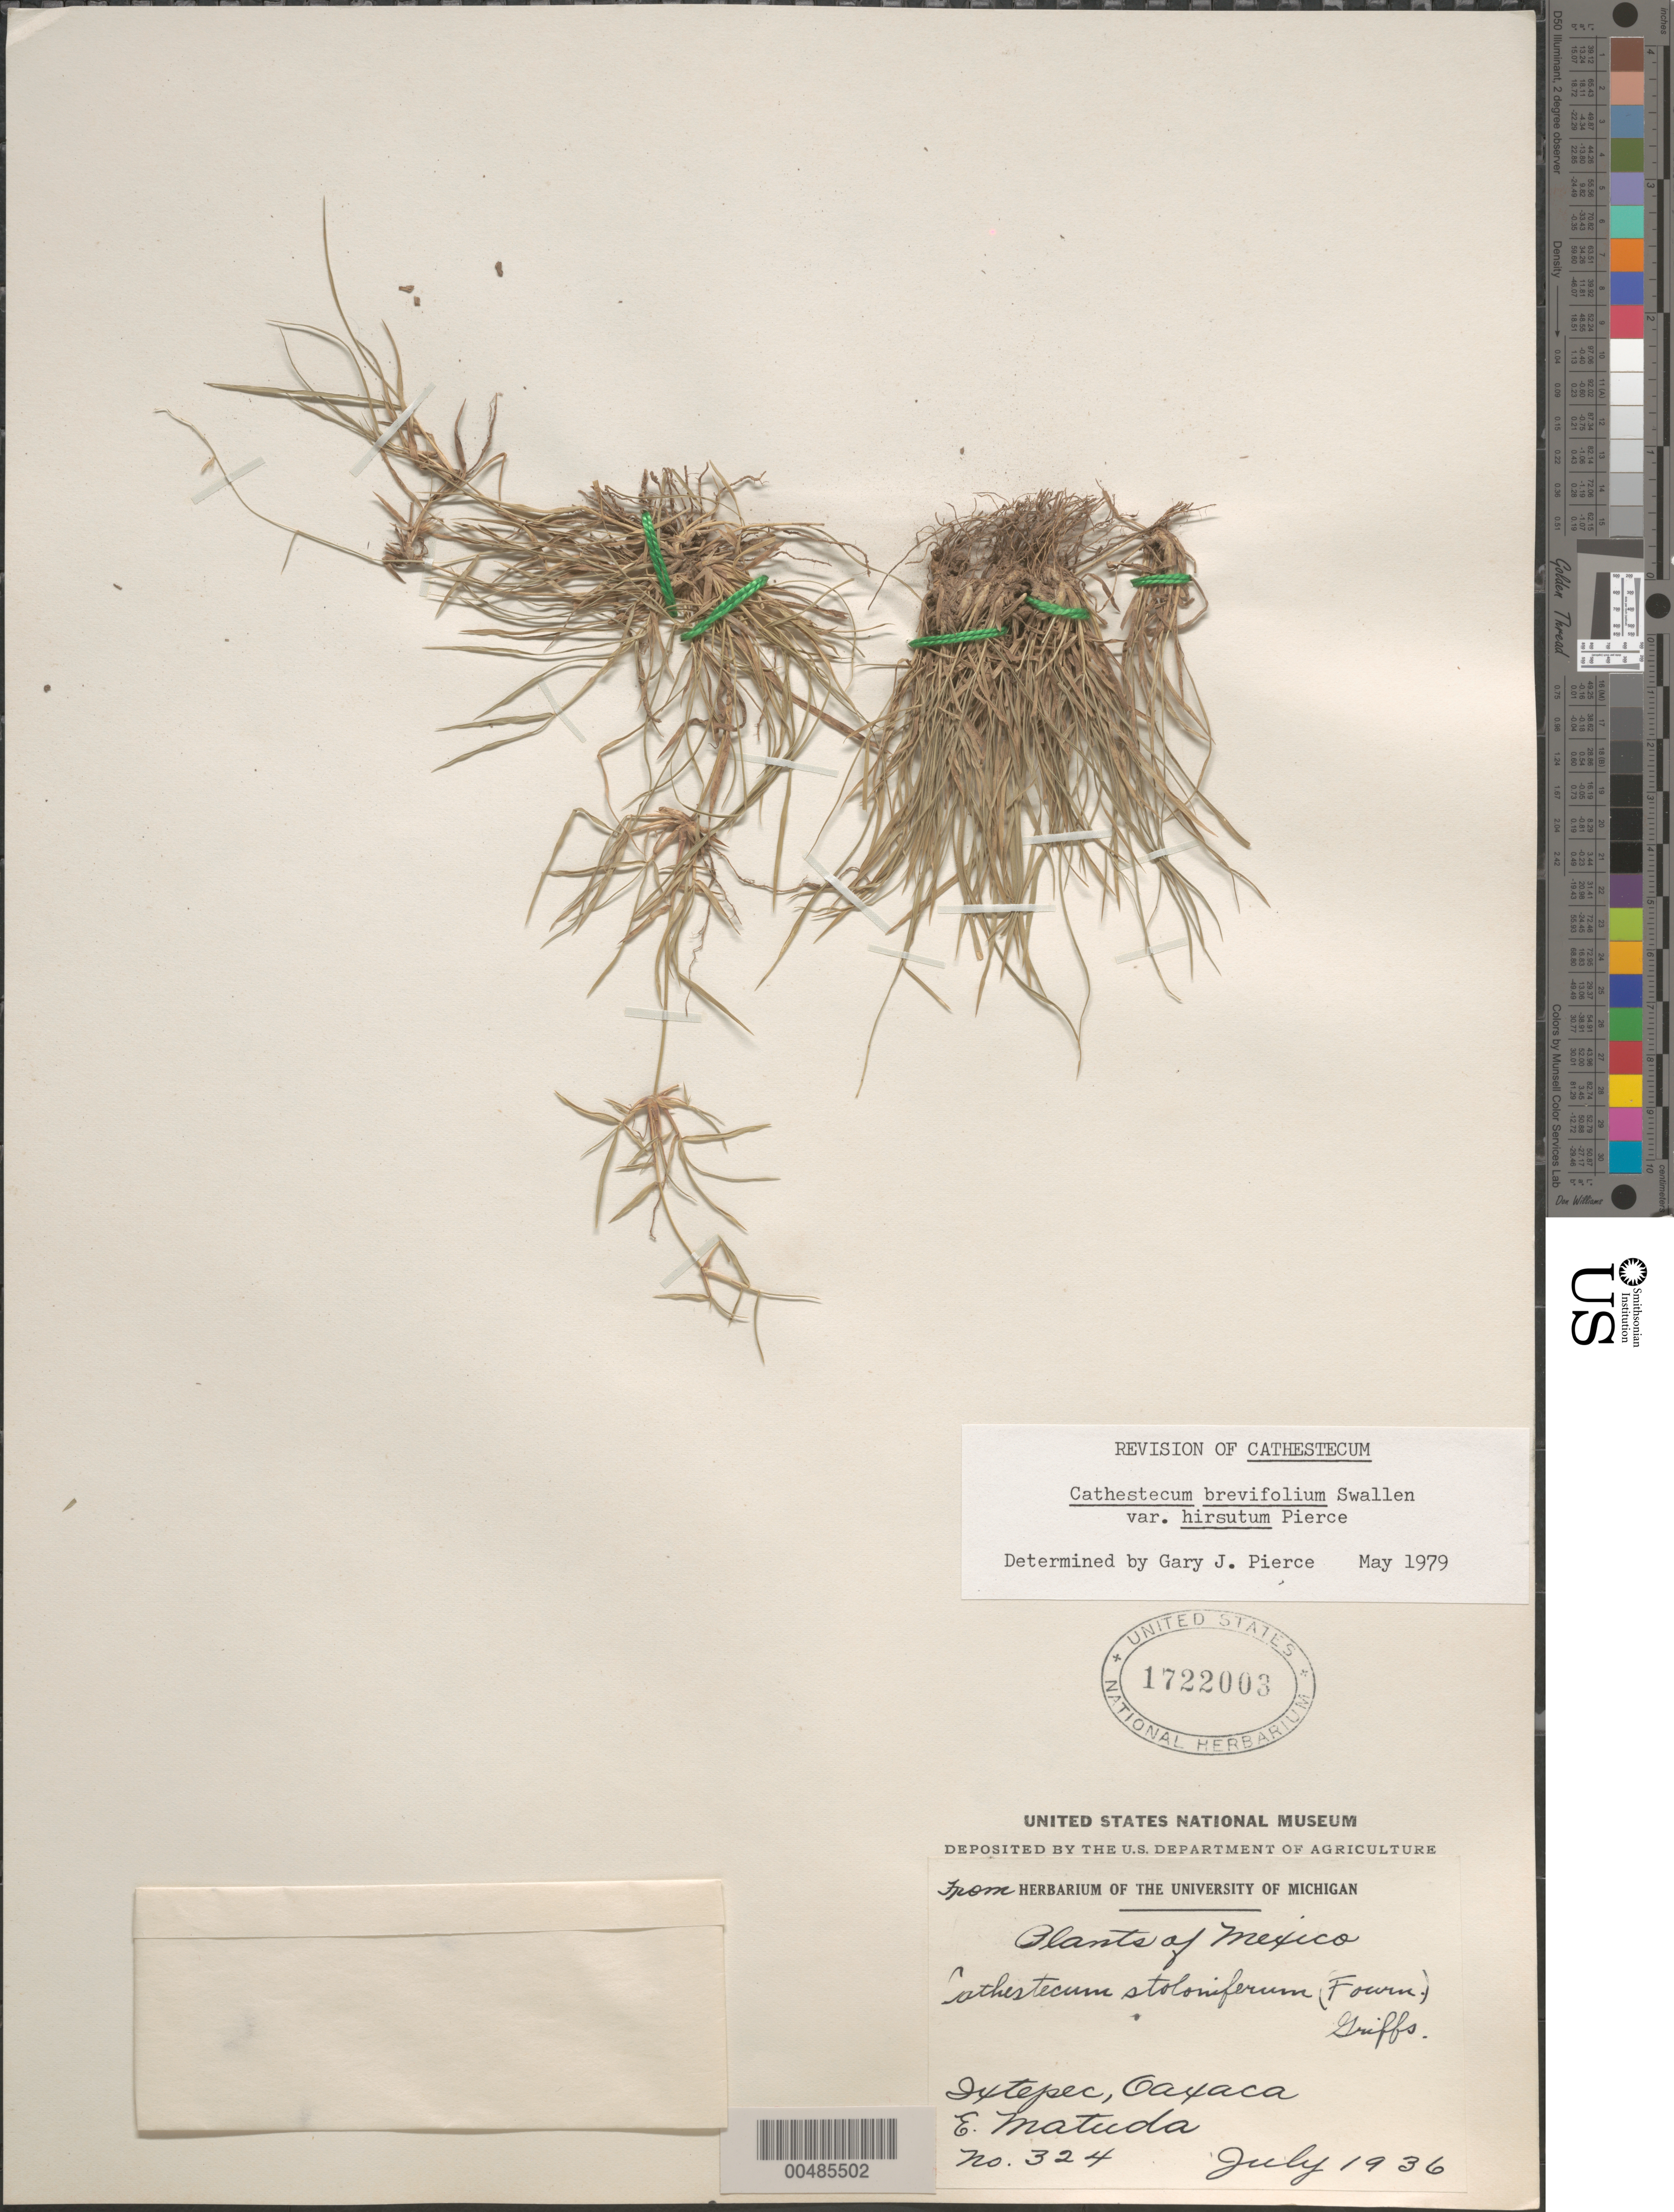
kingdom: Plantae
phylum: Tracheophyta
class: Liliopsida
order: Poales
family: Poaceae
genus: Cathestecum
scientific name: Cathestecum brevifolium var. hirsutum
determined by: Pierce, G. J.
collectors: E. Matuda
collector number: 324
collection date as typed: Jul 1936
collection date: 1936-07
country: Mexico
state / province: Oaxaca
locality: Ixtepec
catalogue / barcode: US 1722003